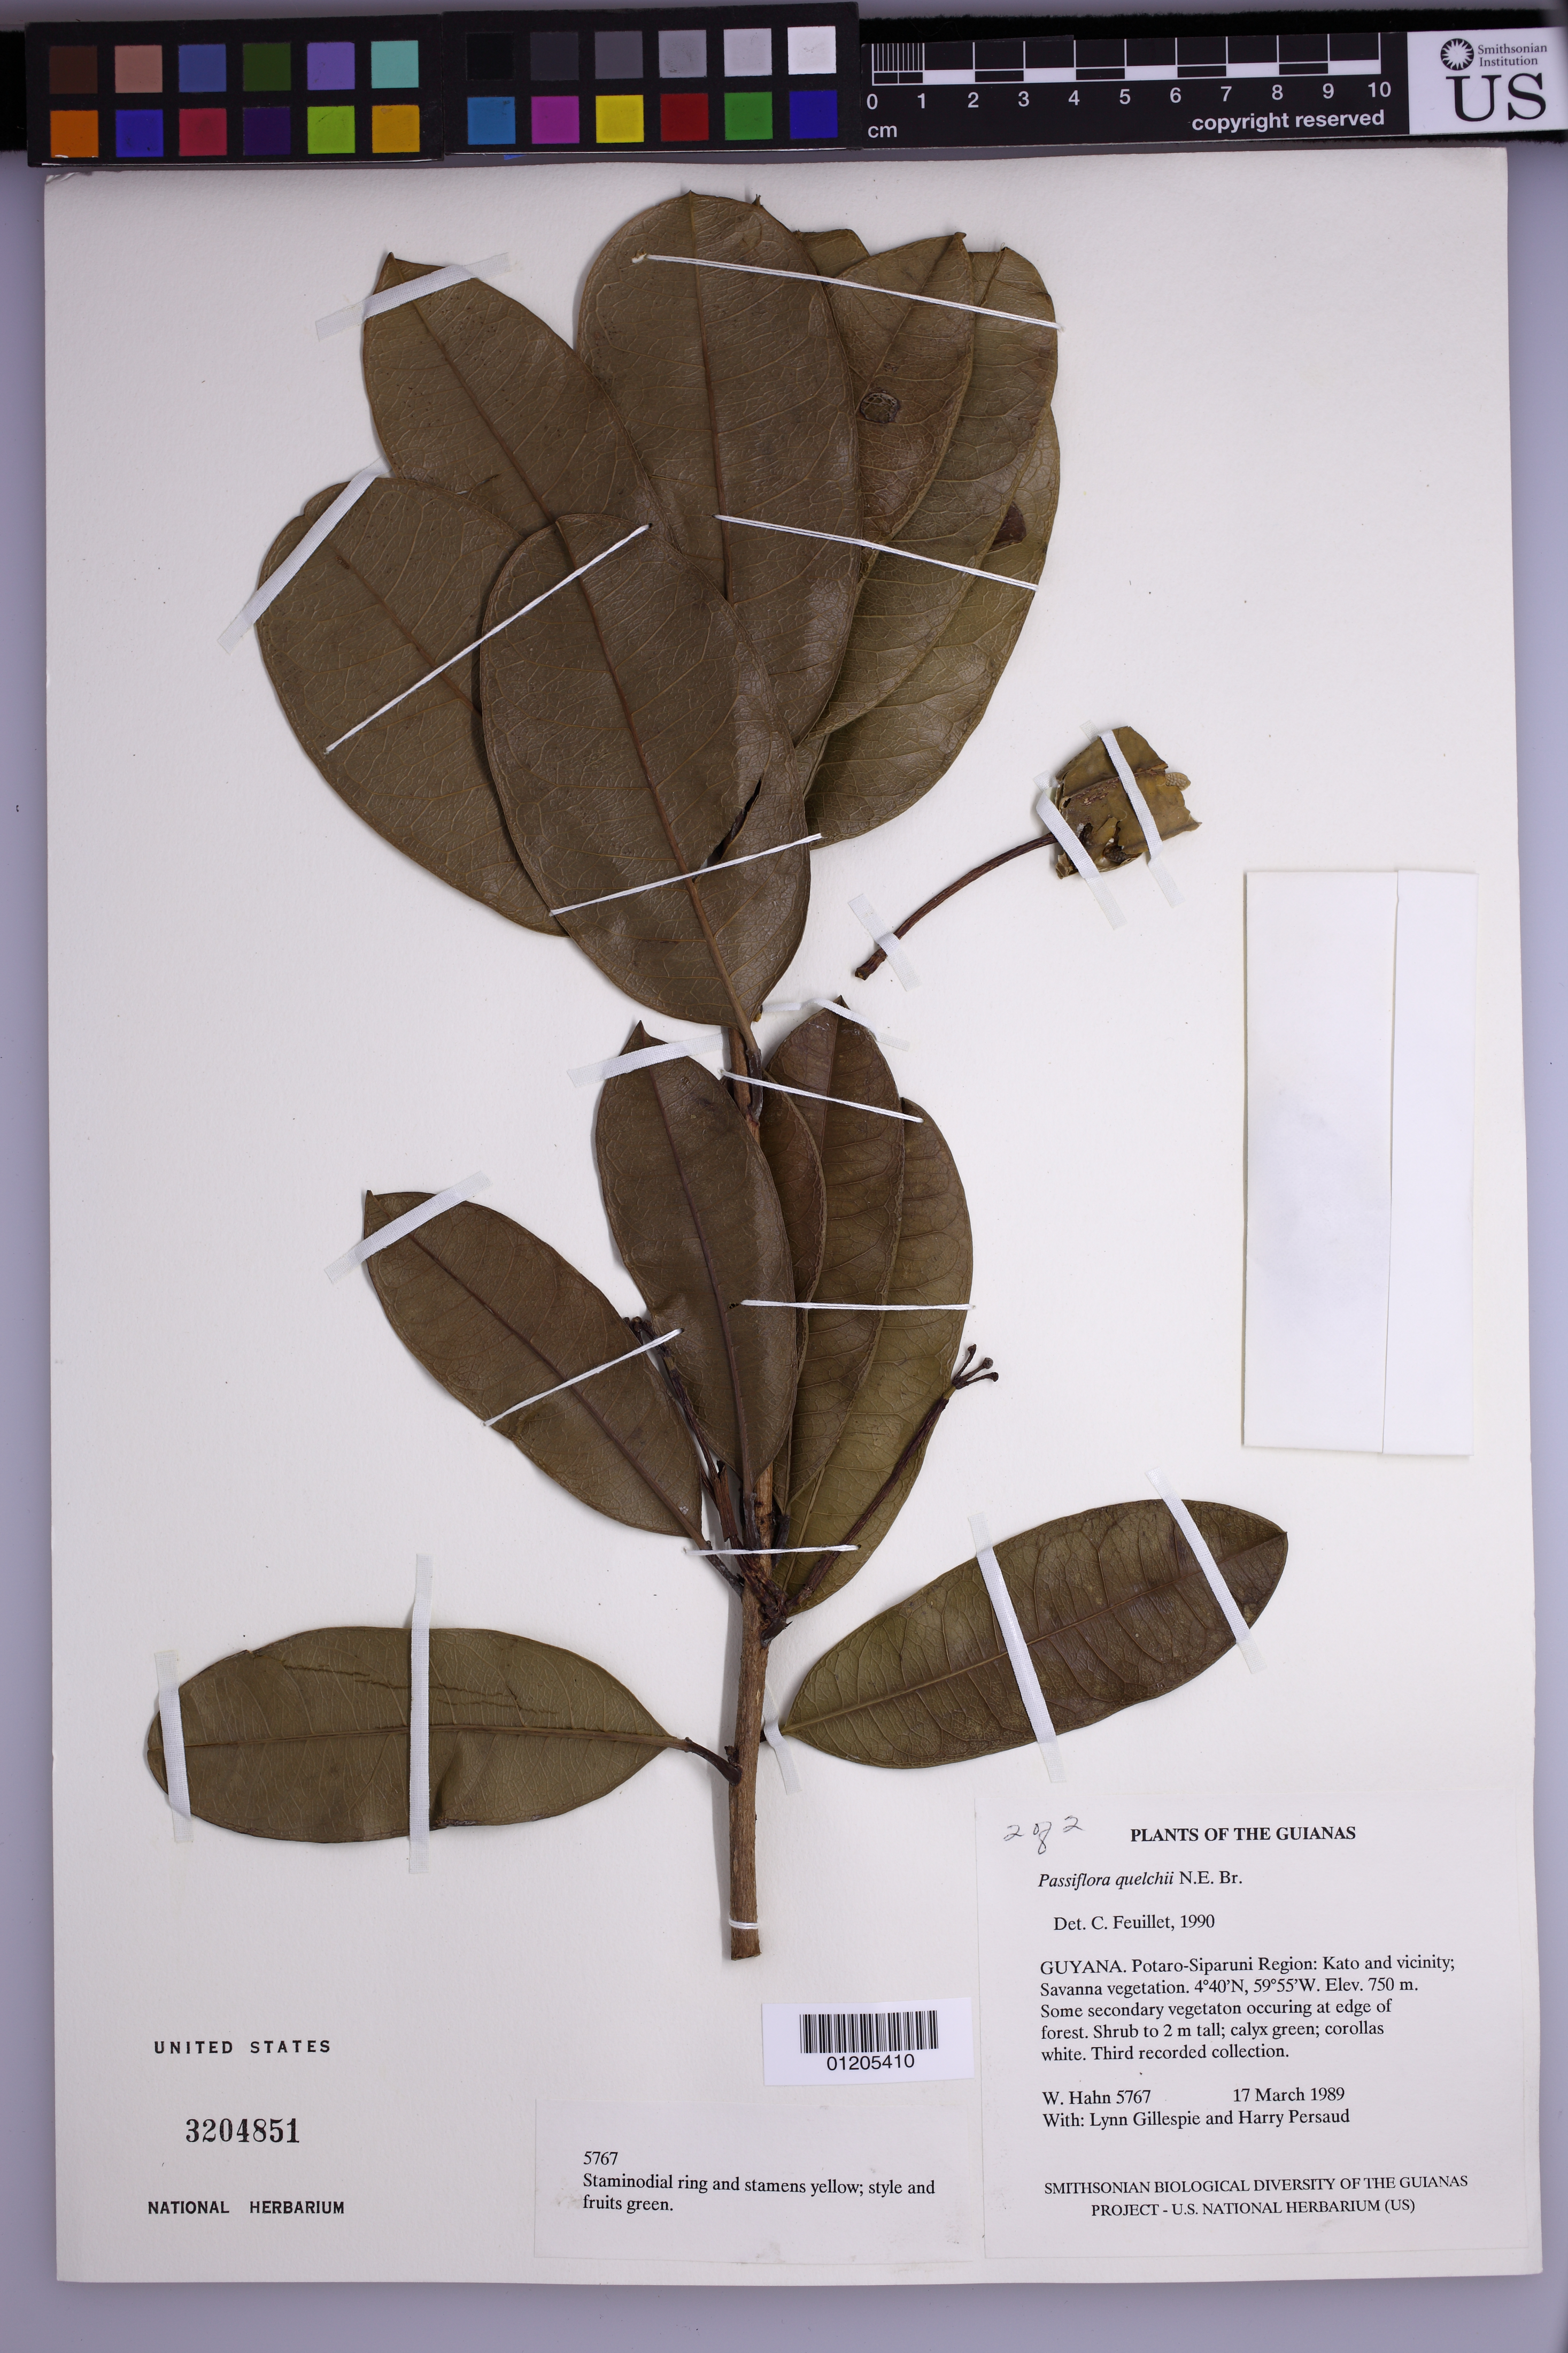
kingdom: Plantae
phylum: Tracheophyta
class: Magnoliopsida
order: Malpighiales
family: Passifloraceae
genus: Passiflora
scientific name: Passiflora quelchii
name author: N.E. Br.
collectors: W. Hahn, L. J. Gillespie & H. Persaud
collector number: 5767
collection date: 1989-03-17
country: Guyana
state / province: Potaro-Siparuni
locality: Kato and vicinity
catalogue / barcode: US 3204851